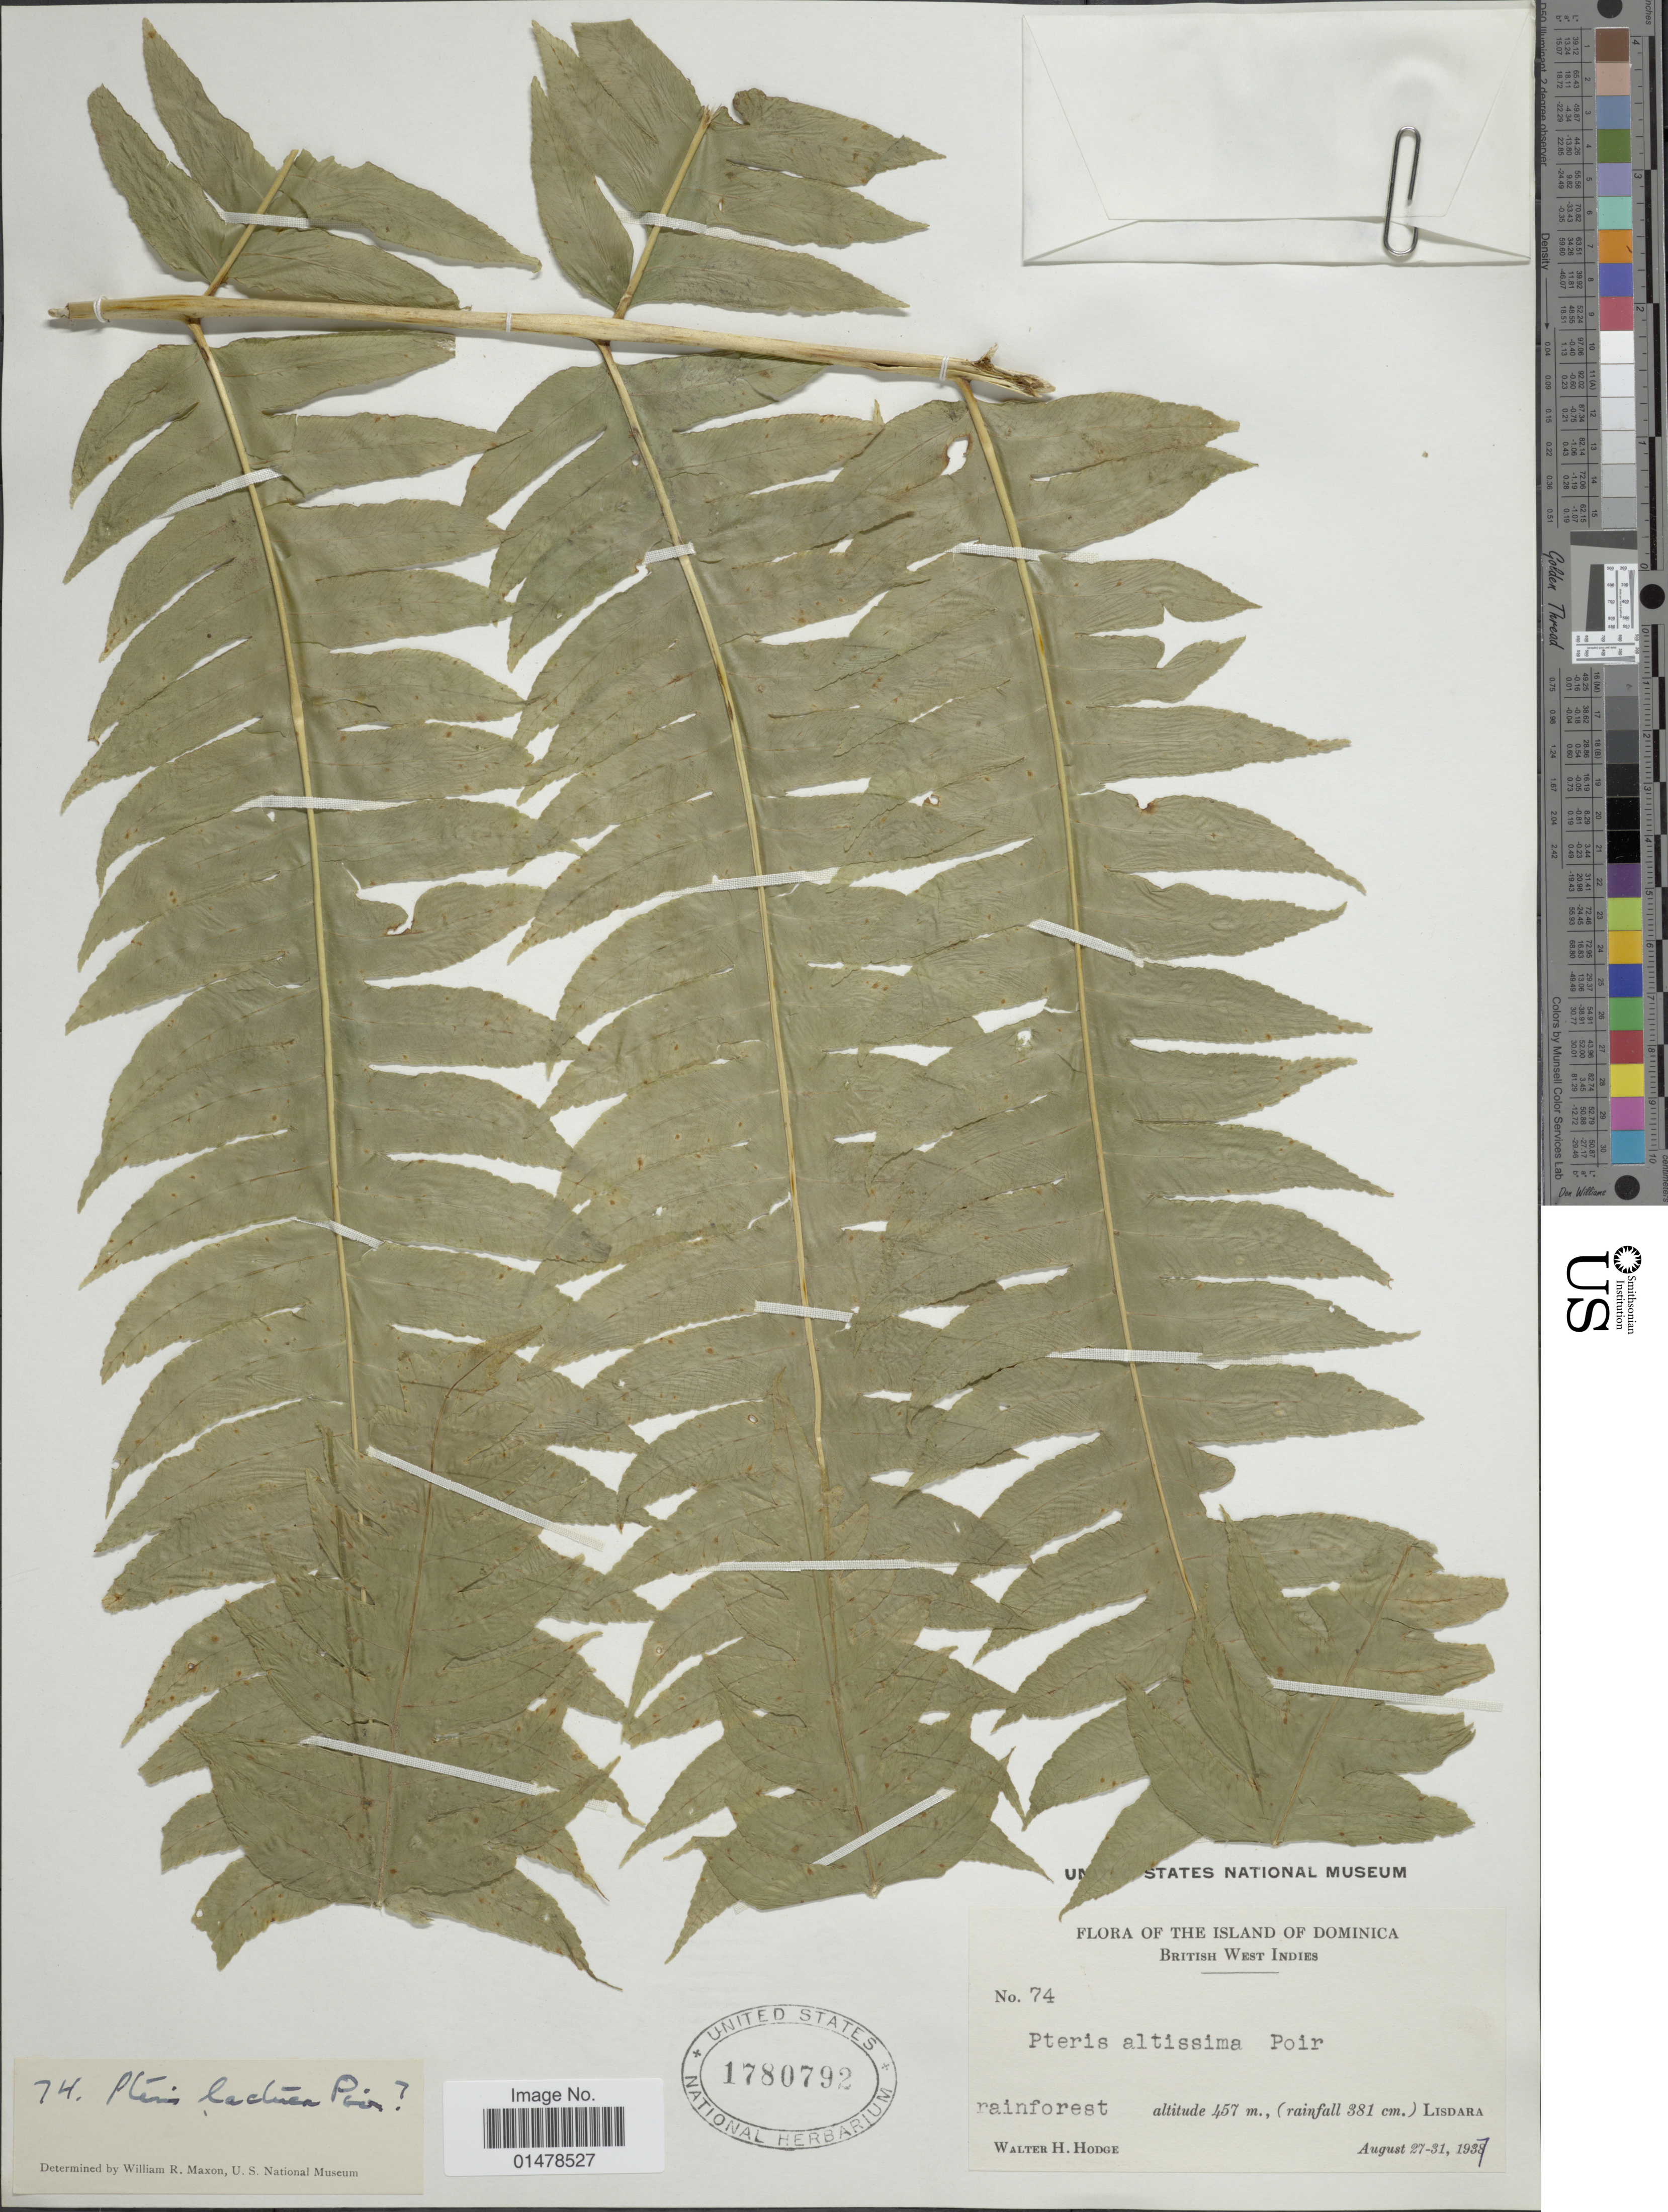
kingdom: Plantae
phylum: Tracheophyta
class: Polypodiopsida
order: Polypodiales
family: Pteridaceae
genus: Pteris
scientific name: Pteris arborea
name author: L.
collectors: W. Hodge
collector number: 74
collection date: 1937-08-27/1937-08-31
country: Dominica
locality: The Island of Dominica, British West Indies, Lisdara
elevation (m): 457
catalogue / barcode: US 1780792